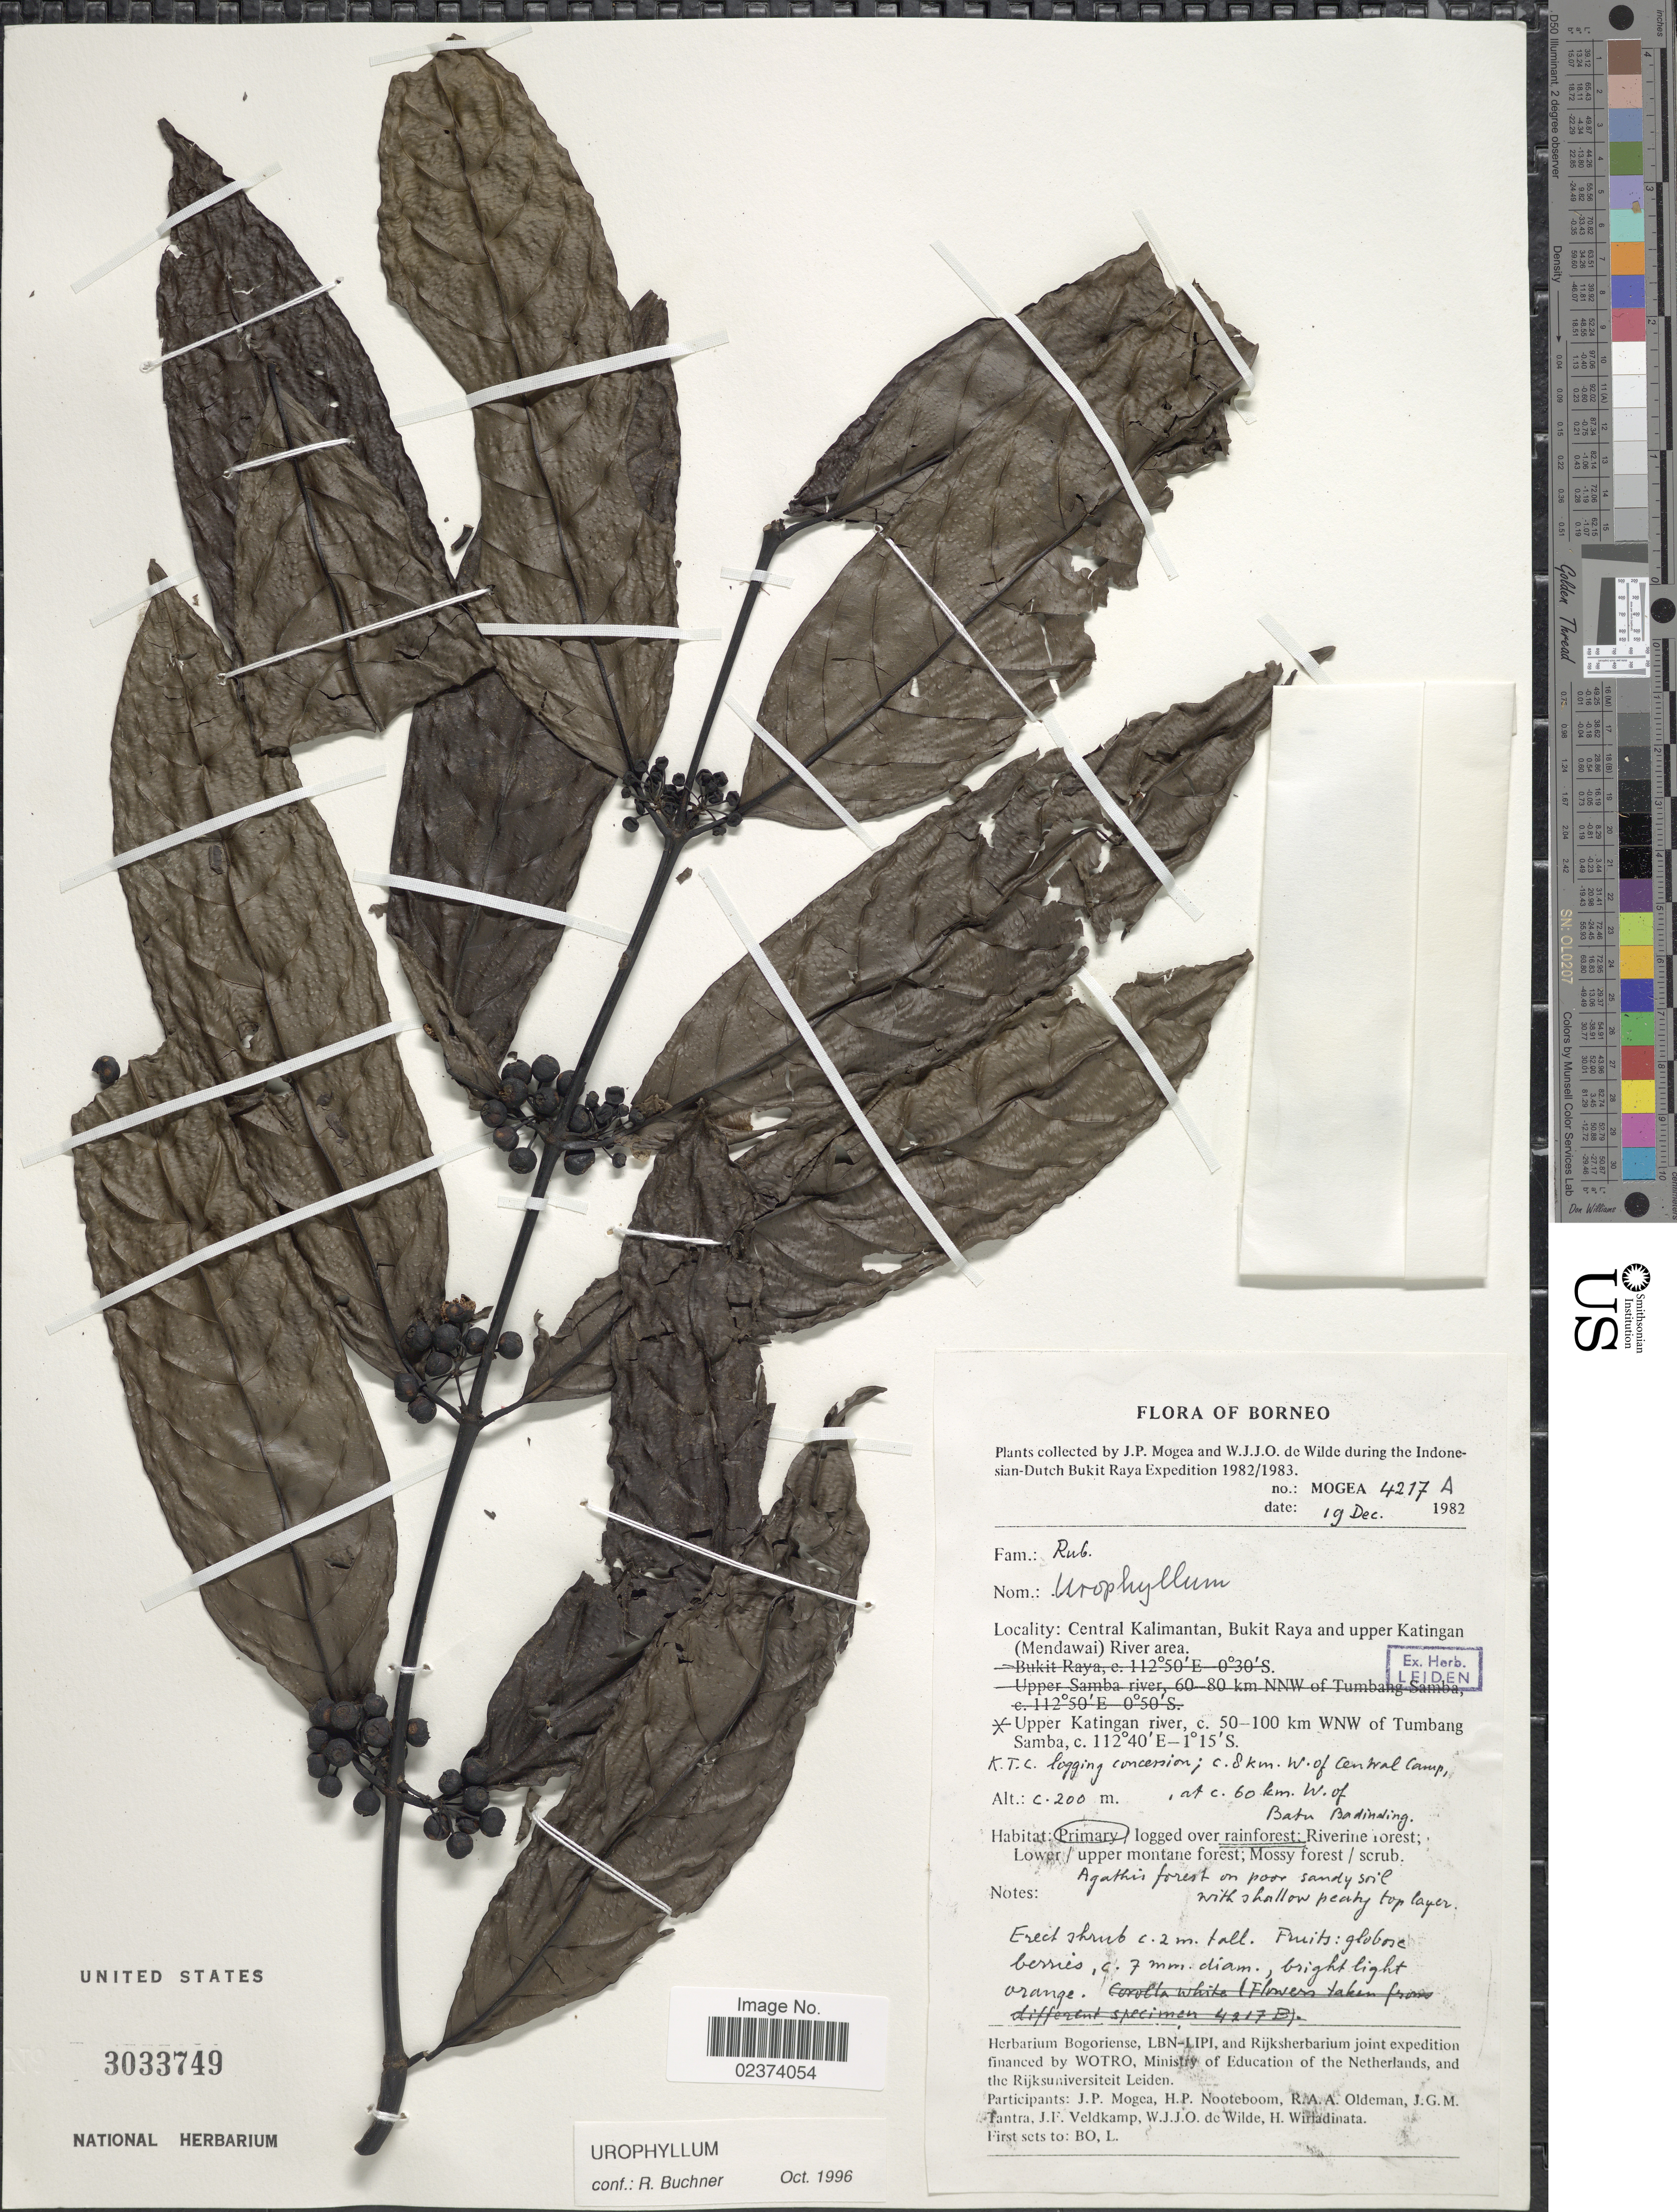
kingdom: Plantae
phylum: Tracheophyta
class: Magnoliopsida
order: Gentianales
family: Rubiaceae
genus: Urophyllum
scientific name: Urophyllum sp.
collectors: J. Mogea & W. J. de Wilde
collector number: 4217A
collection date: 1982-12-19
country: Indonesia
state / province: Kalimantan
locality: Borneo, Central Kalimantan, Bukit Raya and upper Katingan (Mendawai) River area, Upper Katingan river, c. 50-100 km WNW of Tumbang Samba, K.T.C. logging concesion; c 8 km W of Central Camp, at C 60 km W of Batu Badinding [interpreted]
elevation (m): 200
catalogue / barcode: US 3033749